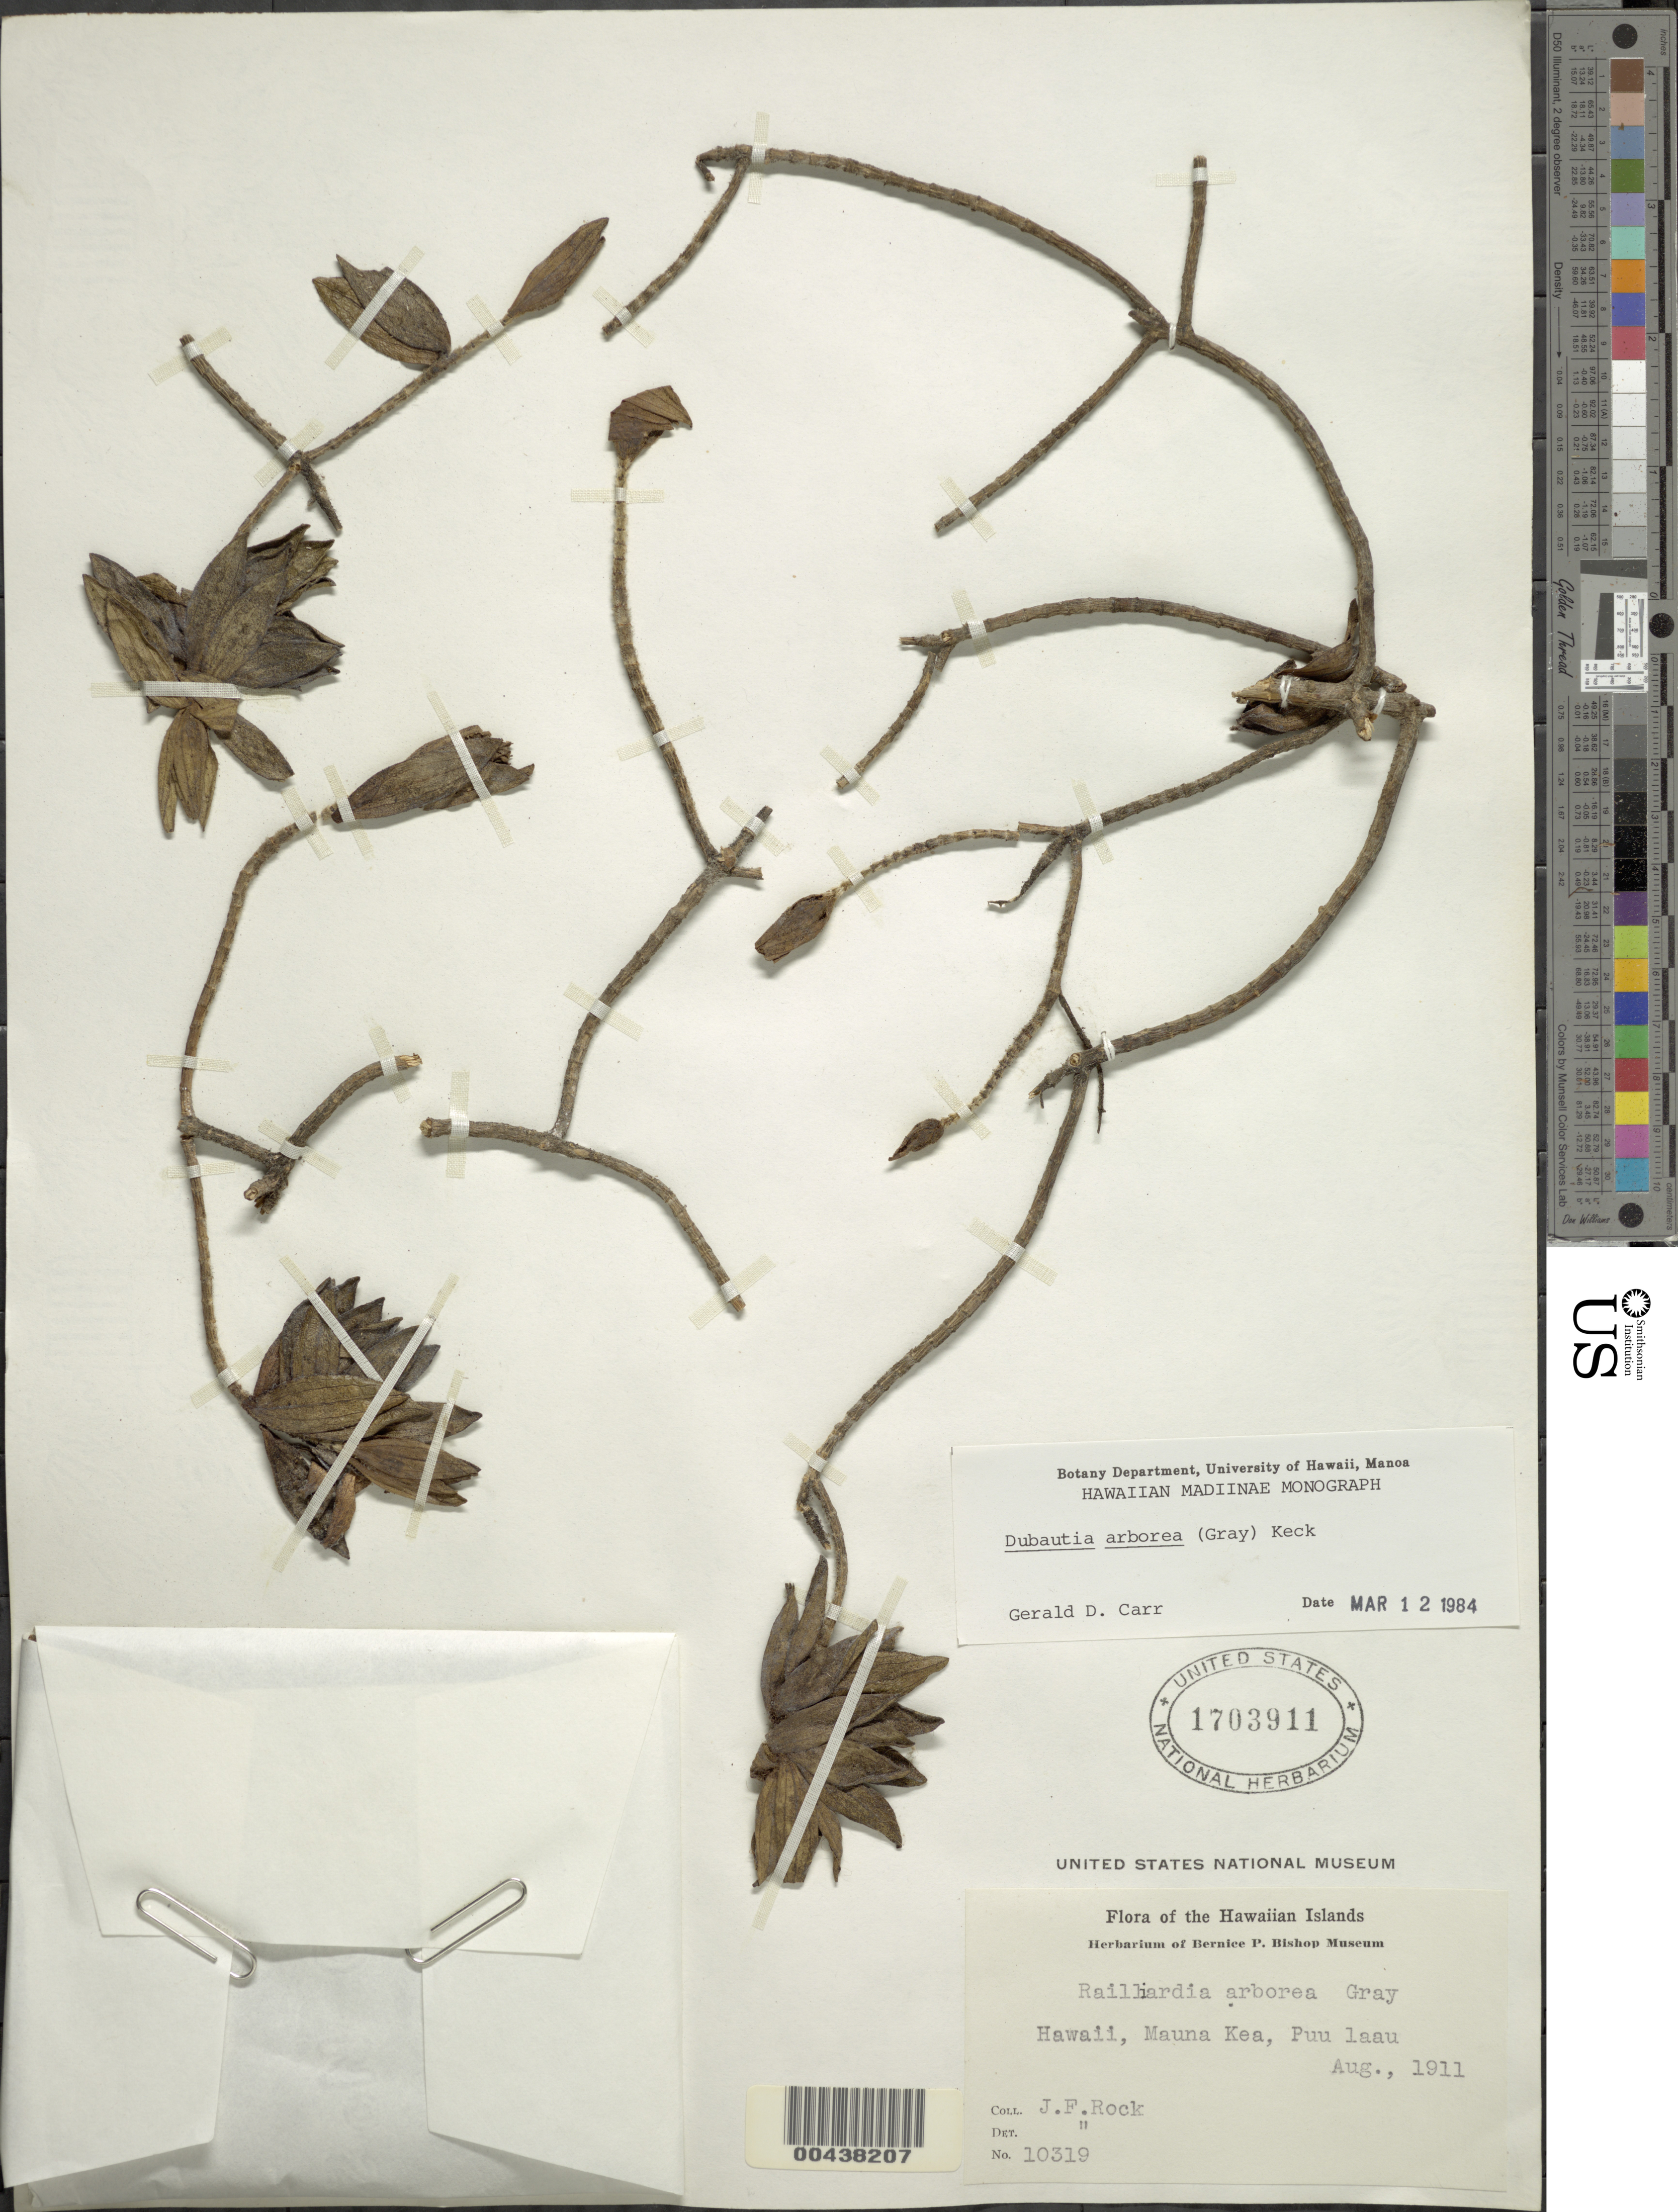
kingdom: Plantae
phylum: Tracheophyta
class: Magnoliopsida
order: Asterales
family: Asteraceae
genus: Dubautia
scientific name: Dubautia arborea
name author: (A. Gray) D.D. Keck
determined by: Carr, G. D.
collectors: J. F. Rock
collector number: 10319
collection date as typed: Aug 1911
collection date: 1911-08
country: United States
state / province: Hawaii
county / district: Hawaii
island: Hawaii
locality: Mauna Kea, Puu Laau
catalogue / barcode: US 1703911